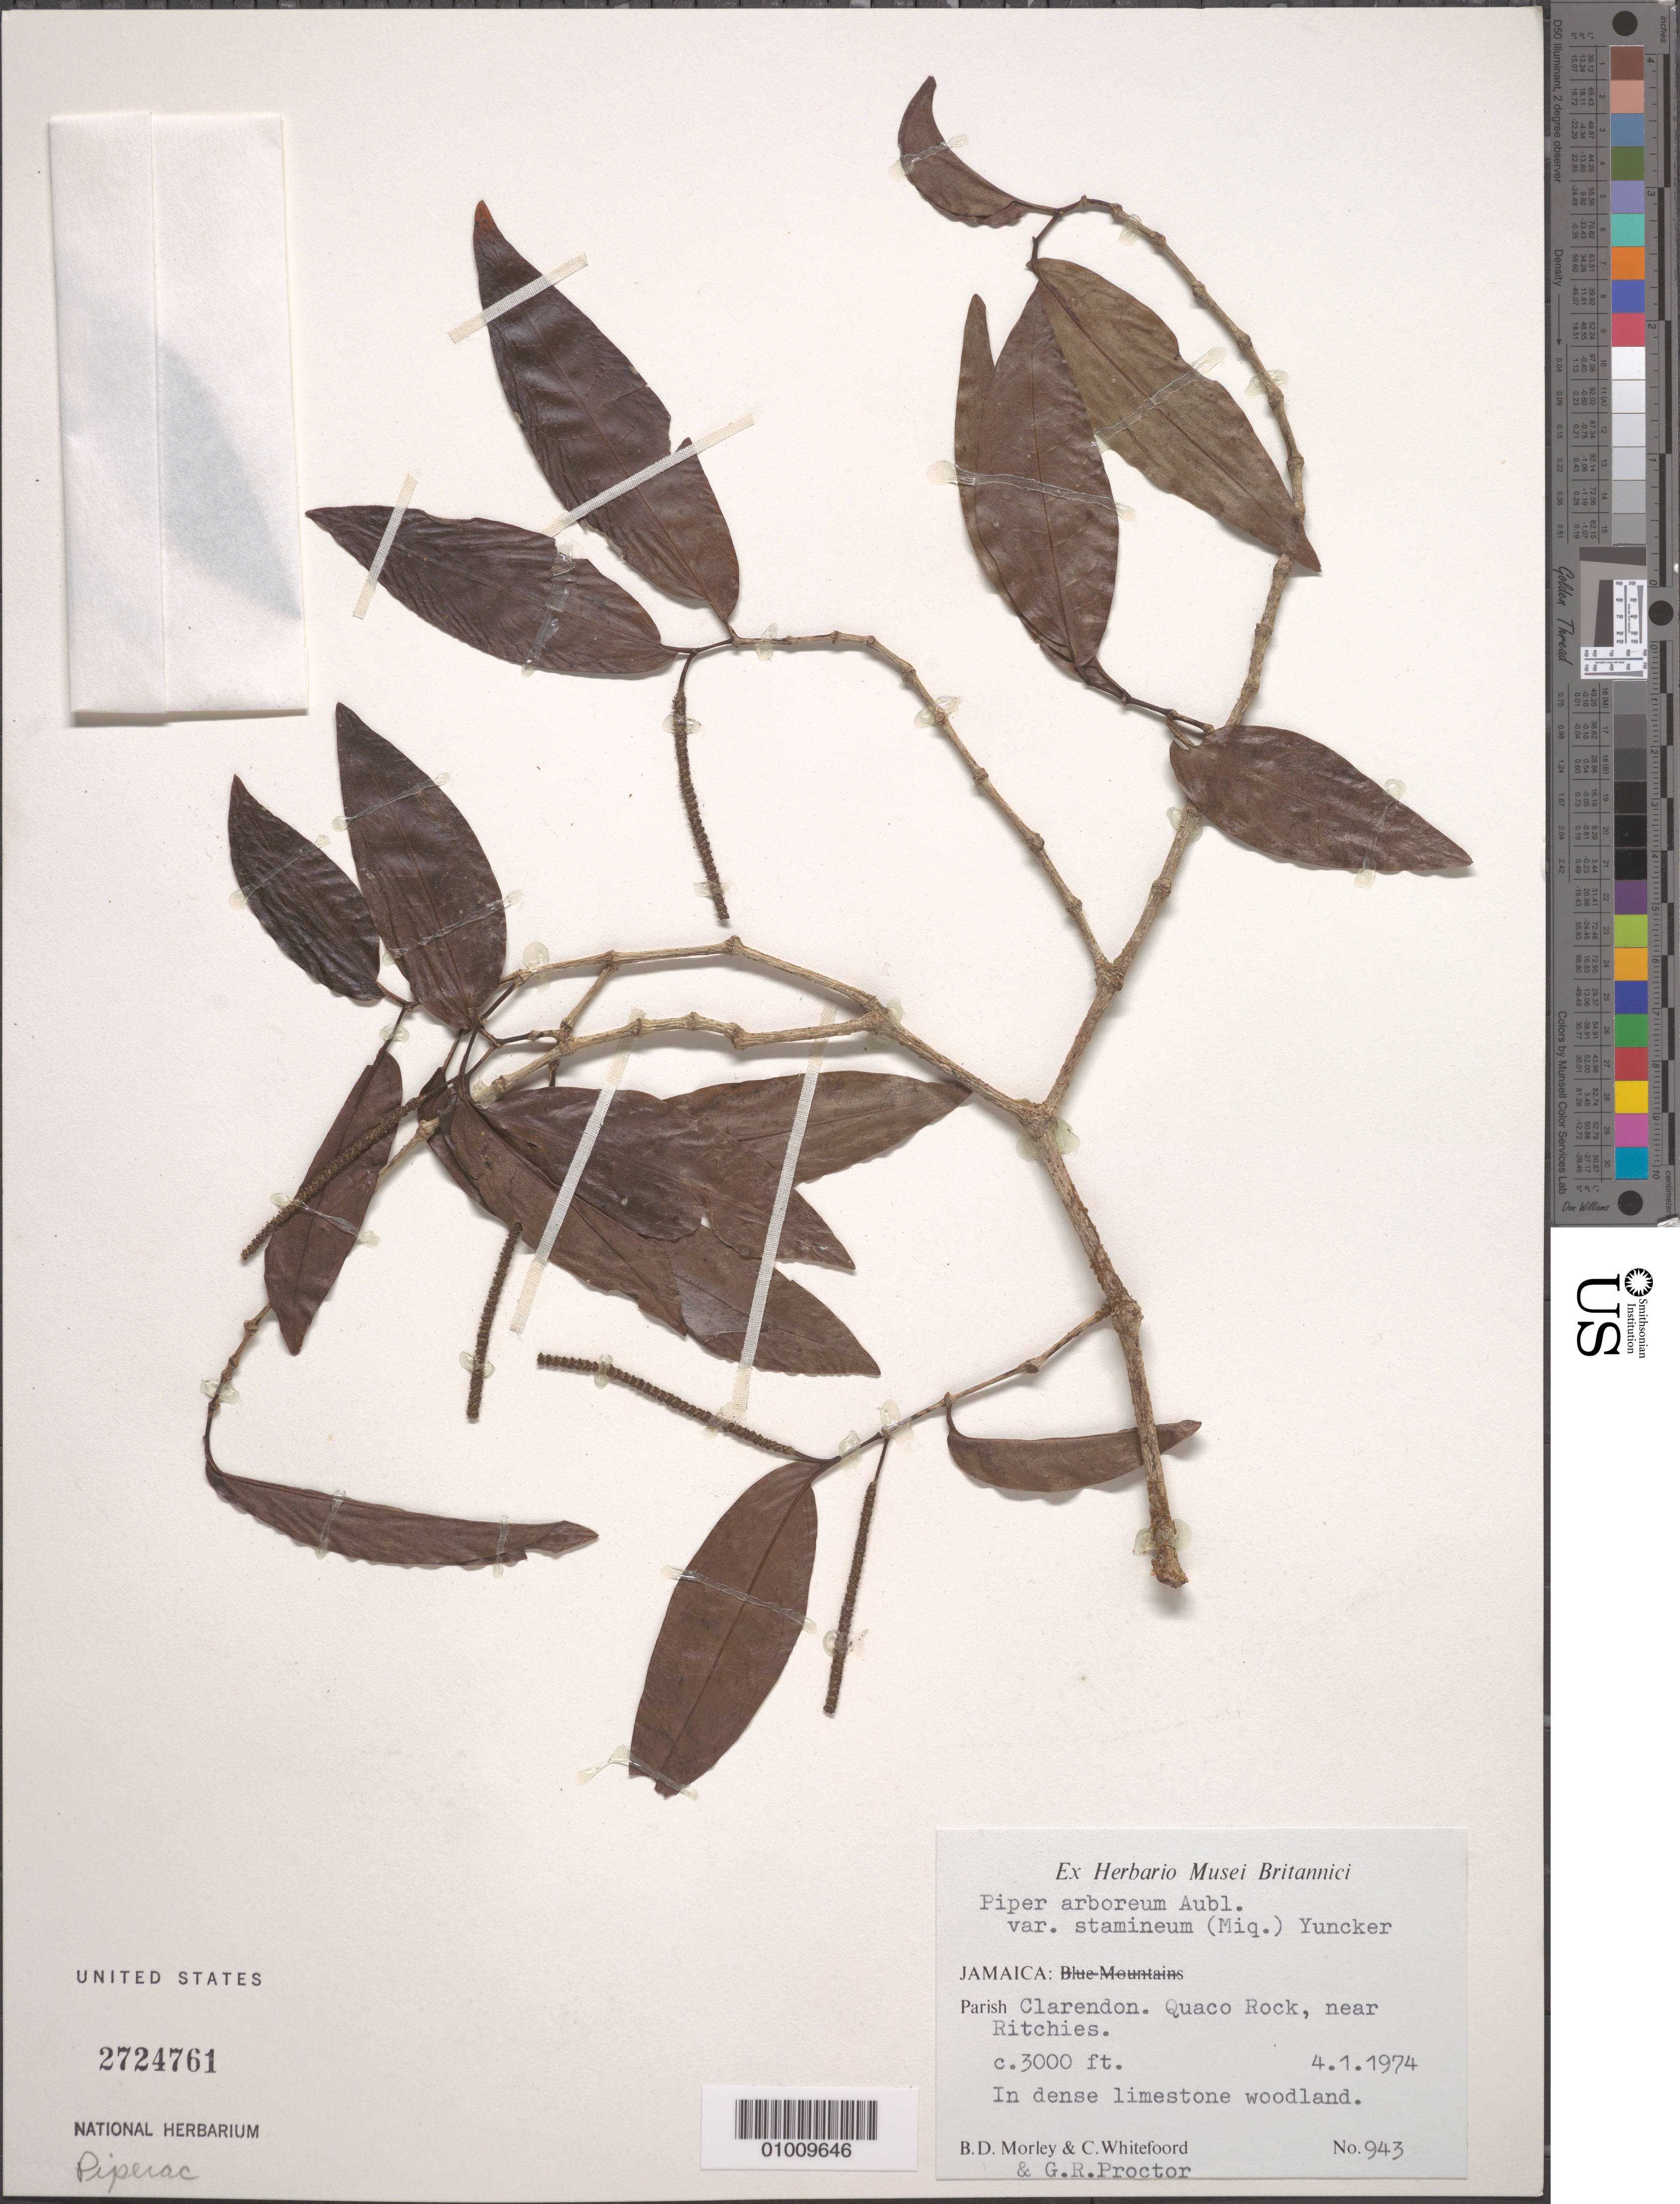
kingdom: Plantae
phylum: Tracheophyta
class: Magnoliopsida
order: Piperales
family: Piperaceae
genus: Piper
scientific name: Piper arboreum subsp. stamineum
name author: (Miq.) Borhidi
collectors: G. R. Proctor, C. Whitefoord & B. D. Morley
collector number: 943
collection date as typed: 01 Apr 1974 or 04 Jan 1974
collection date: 1974-01-04 or 1974-04-01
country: Jamaica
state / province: Clarendon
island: Jamaica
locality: Quaco Rock, near Ritchies in dense limestone woodland.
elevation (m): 914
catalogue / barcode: US 2724761